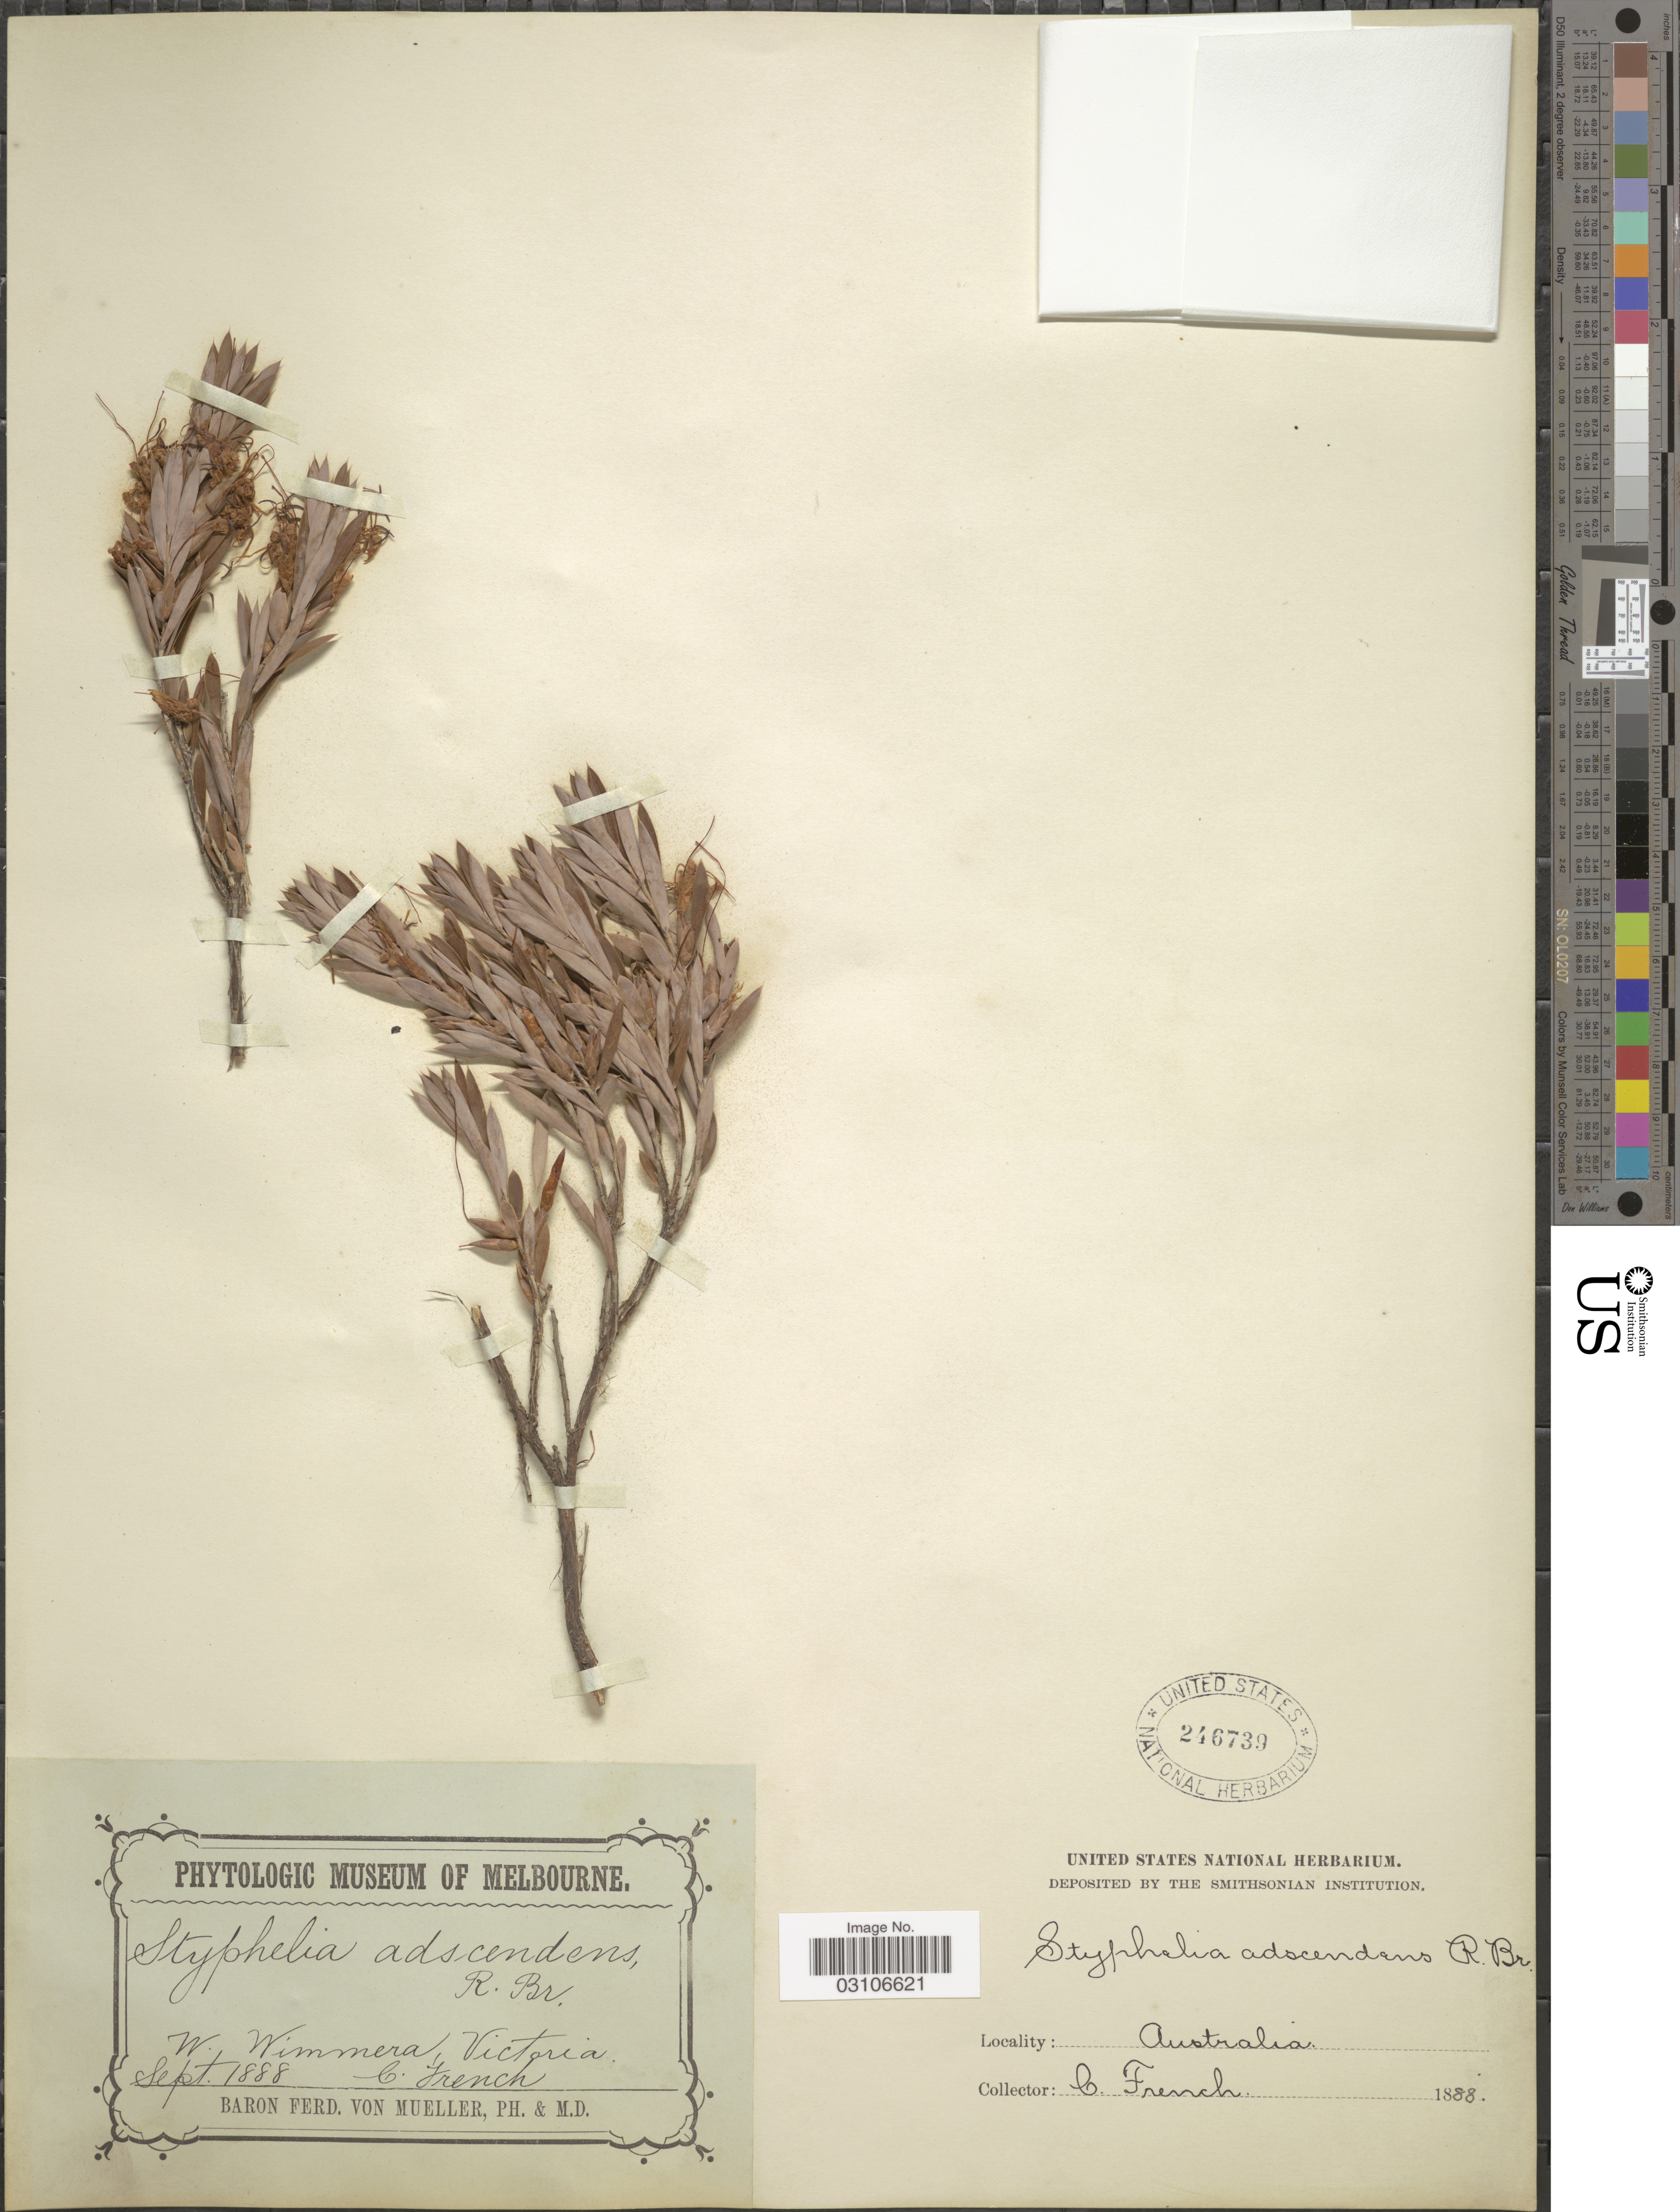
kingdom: Plantae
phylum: Tracheophyta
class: Magnoliopsida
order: Ericales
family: Ericaceae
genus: Styphelia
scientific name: Styphelia adscendens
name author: R. Br.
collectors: C. French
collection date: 1888-09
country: Australia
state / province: Victoria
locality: W. Wimmera, Victoria.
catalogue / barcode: US 246739